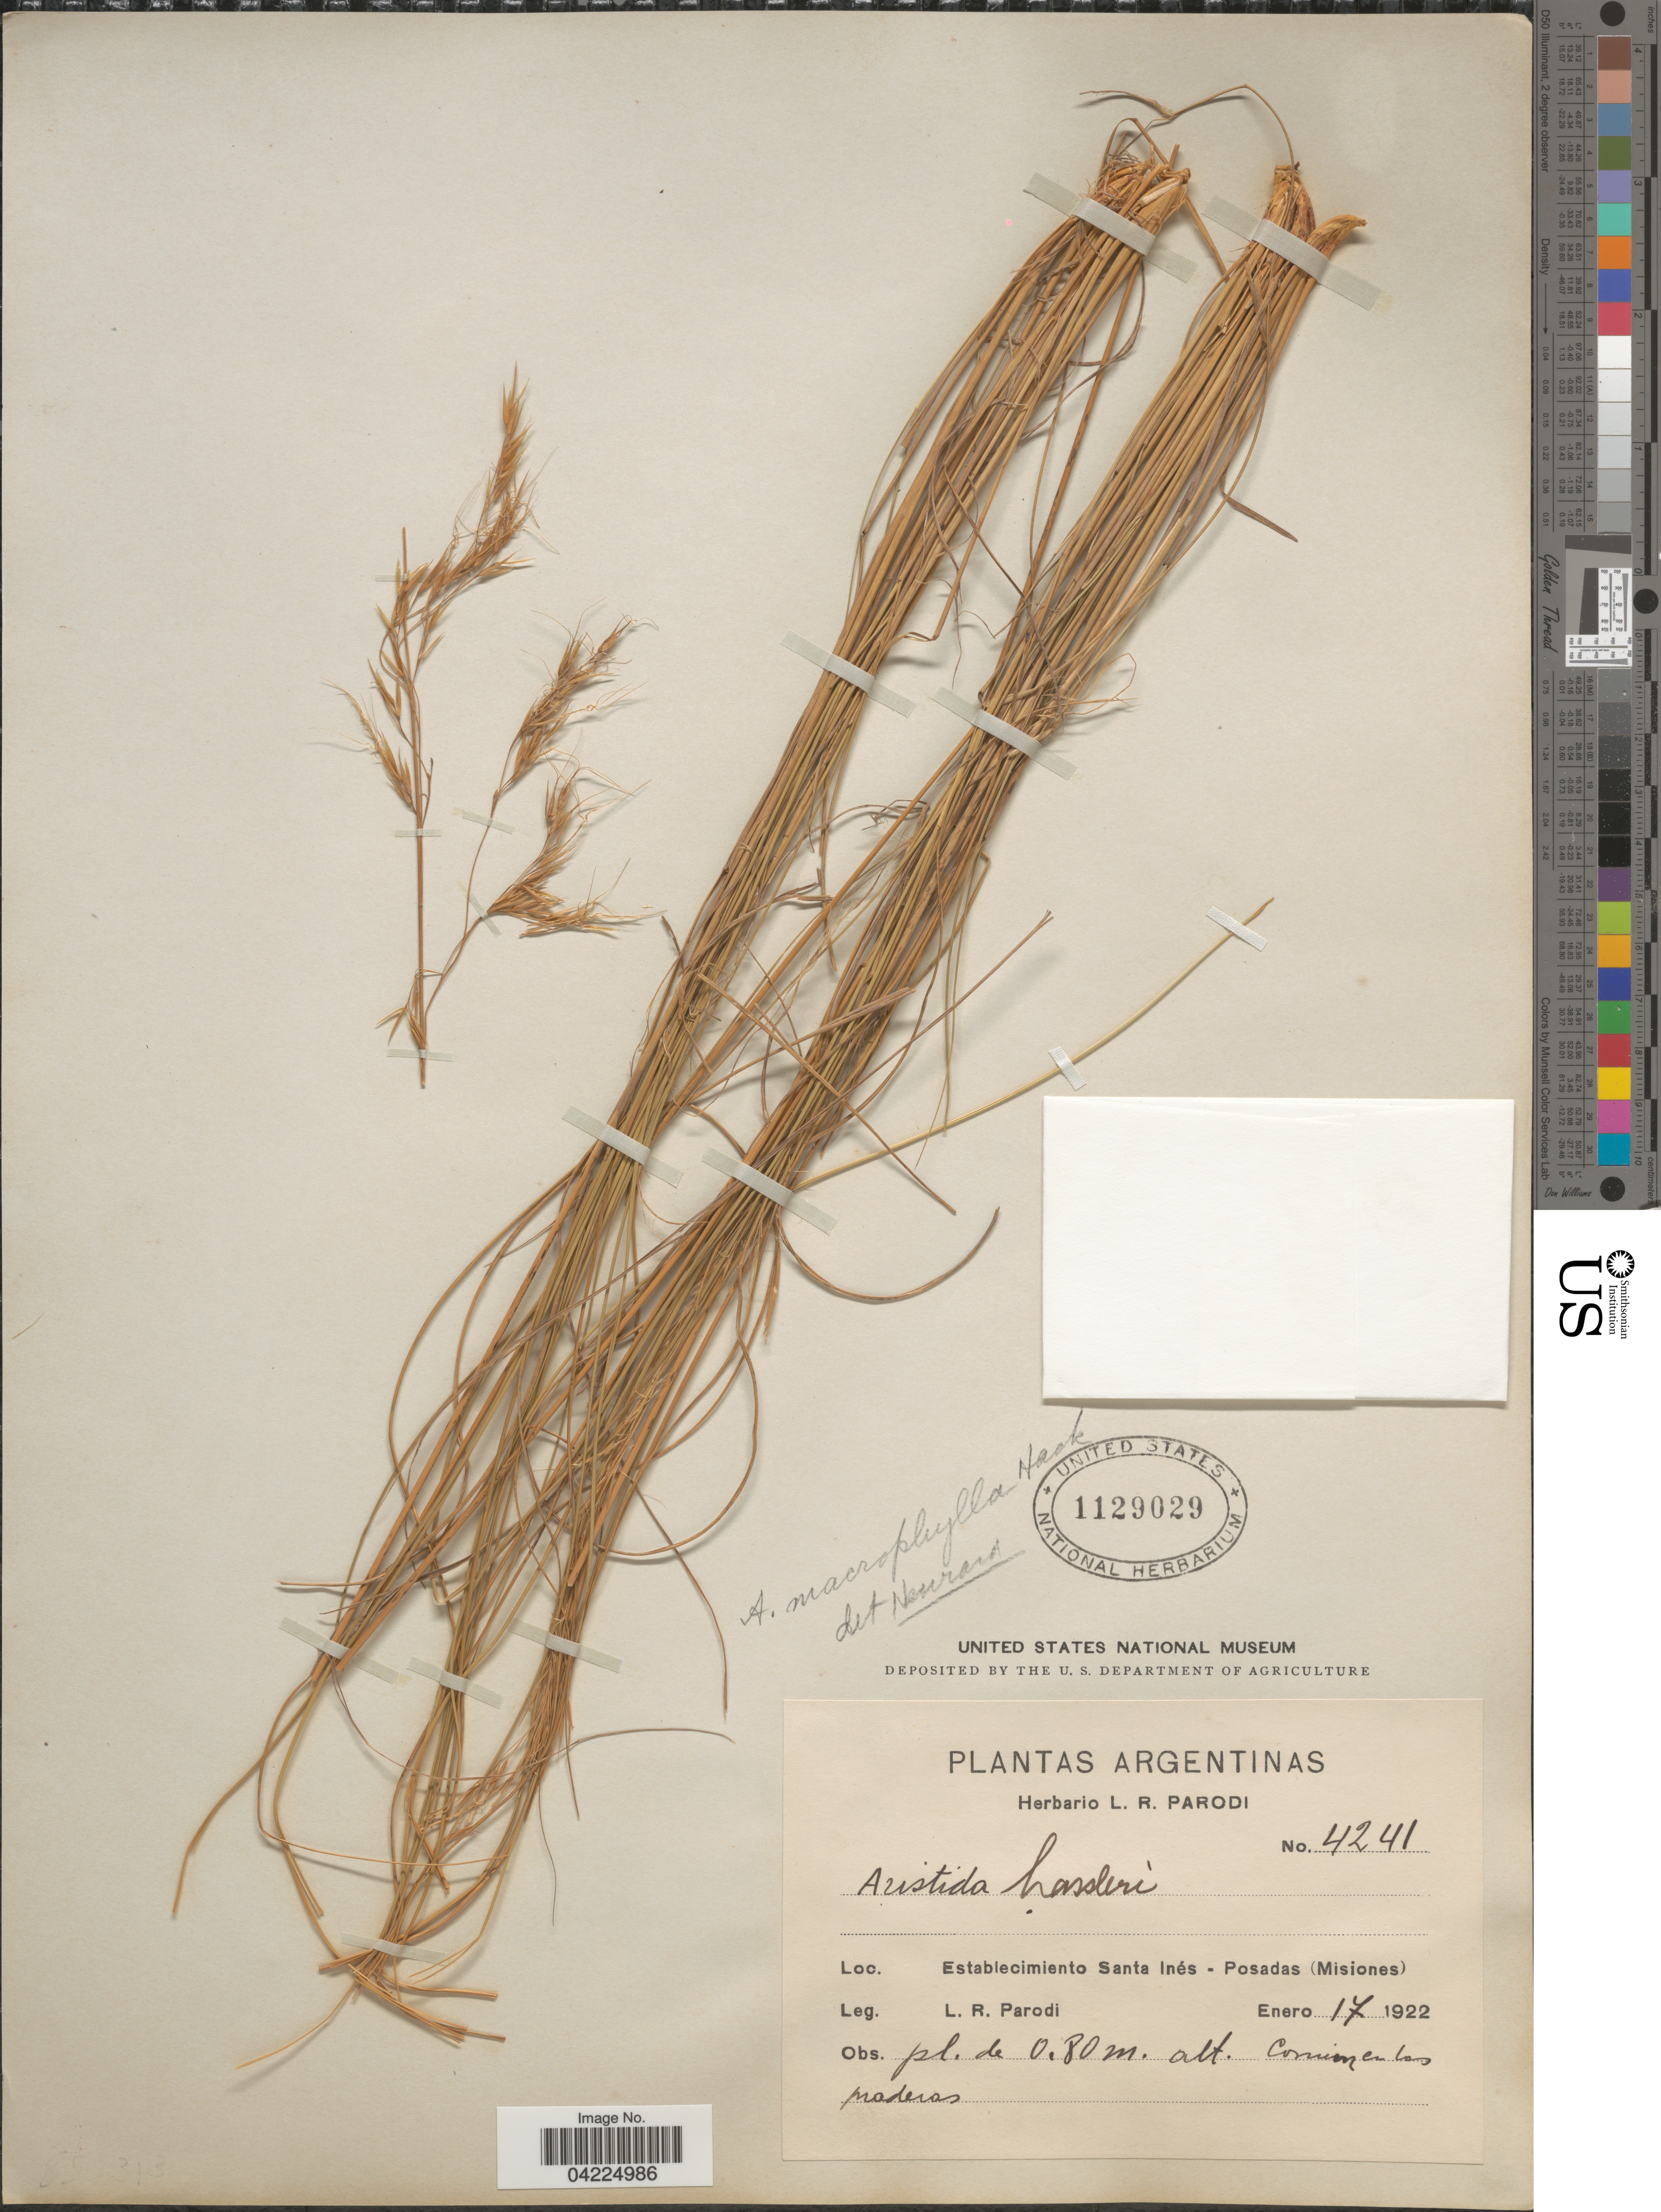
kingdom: Plantae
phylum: Tracheophyta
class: Liliopsida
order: Poales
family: Poaceae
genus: Aristida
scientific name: Aristida macrophylla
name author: Hack.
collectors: L. R. Parodi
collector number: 4241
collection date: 1922-01-17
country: Argentina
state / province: Misiones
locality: Establecimiento Santa Inés - Posadas.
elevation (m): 0.8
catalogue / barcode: US 1129029